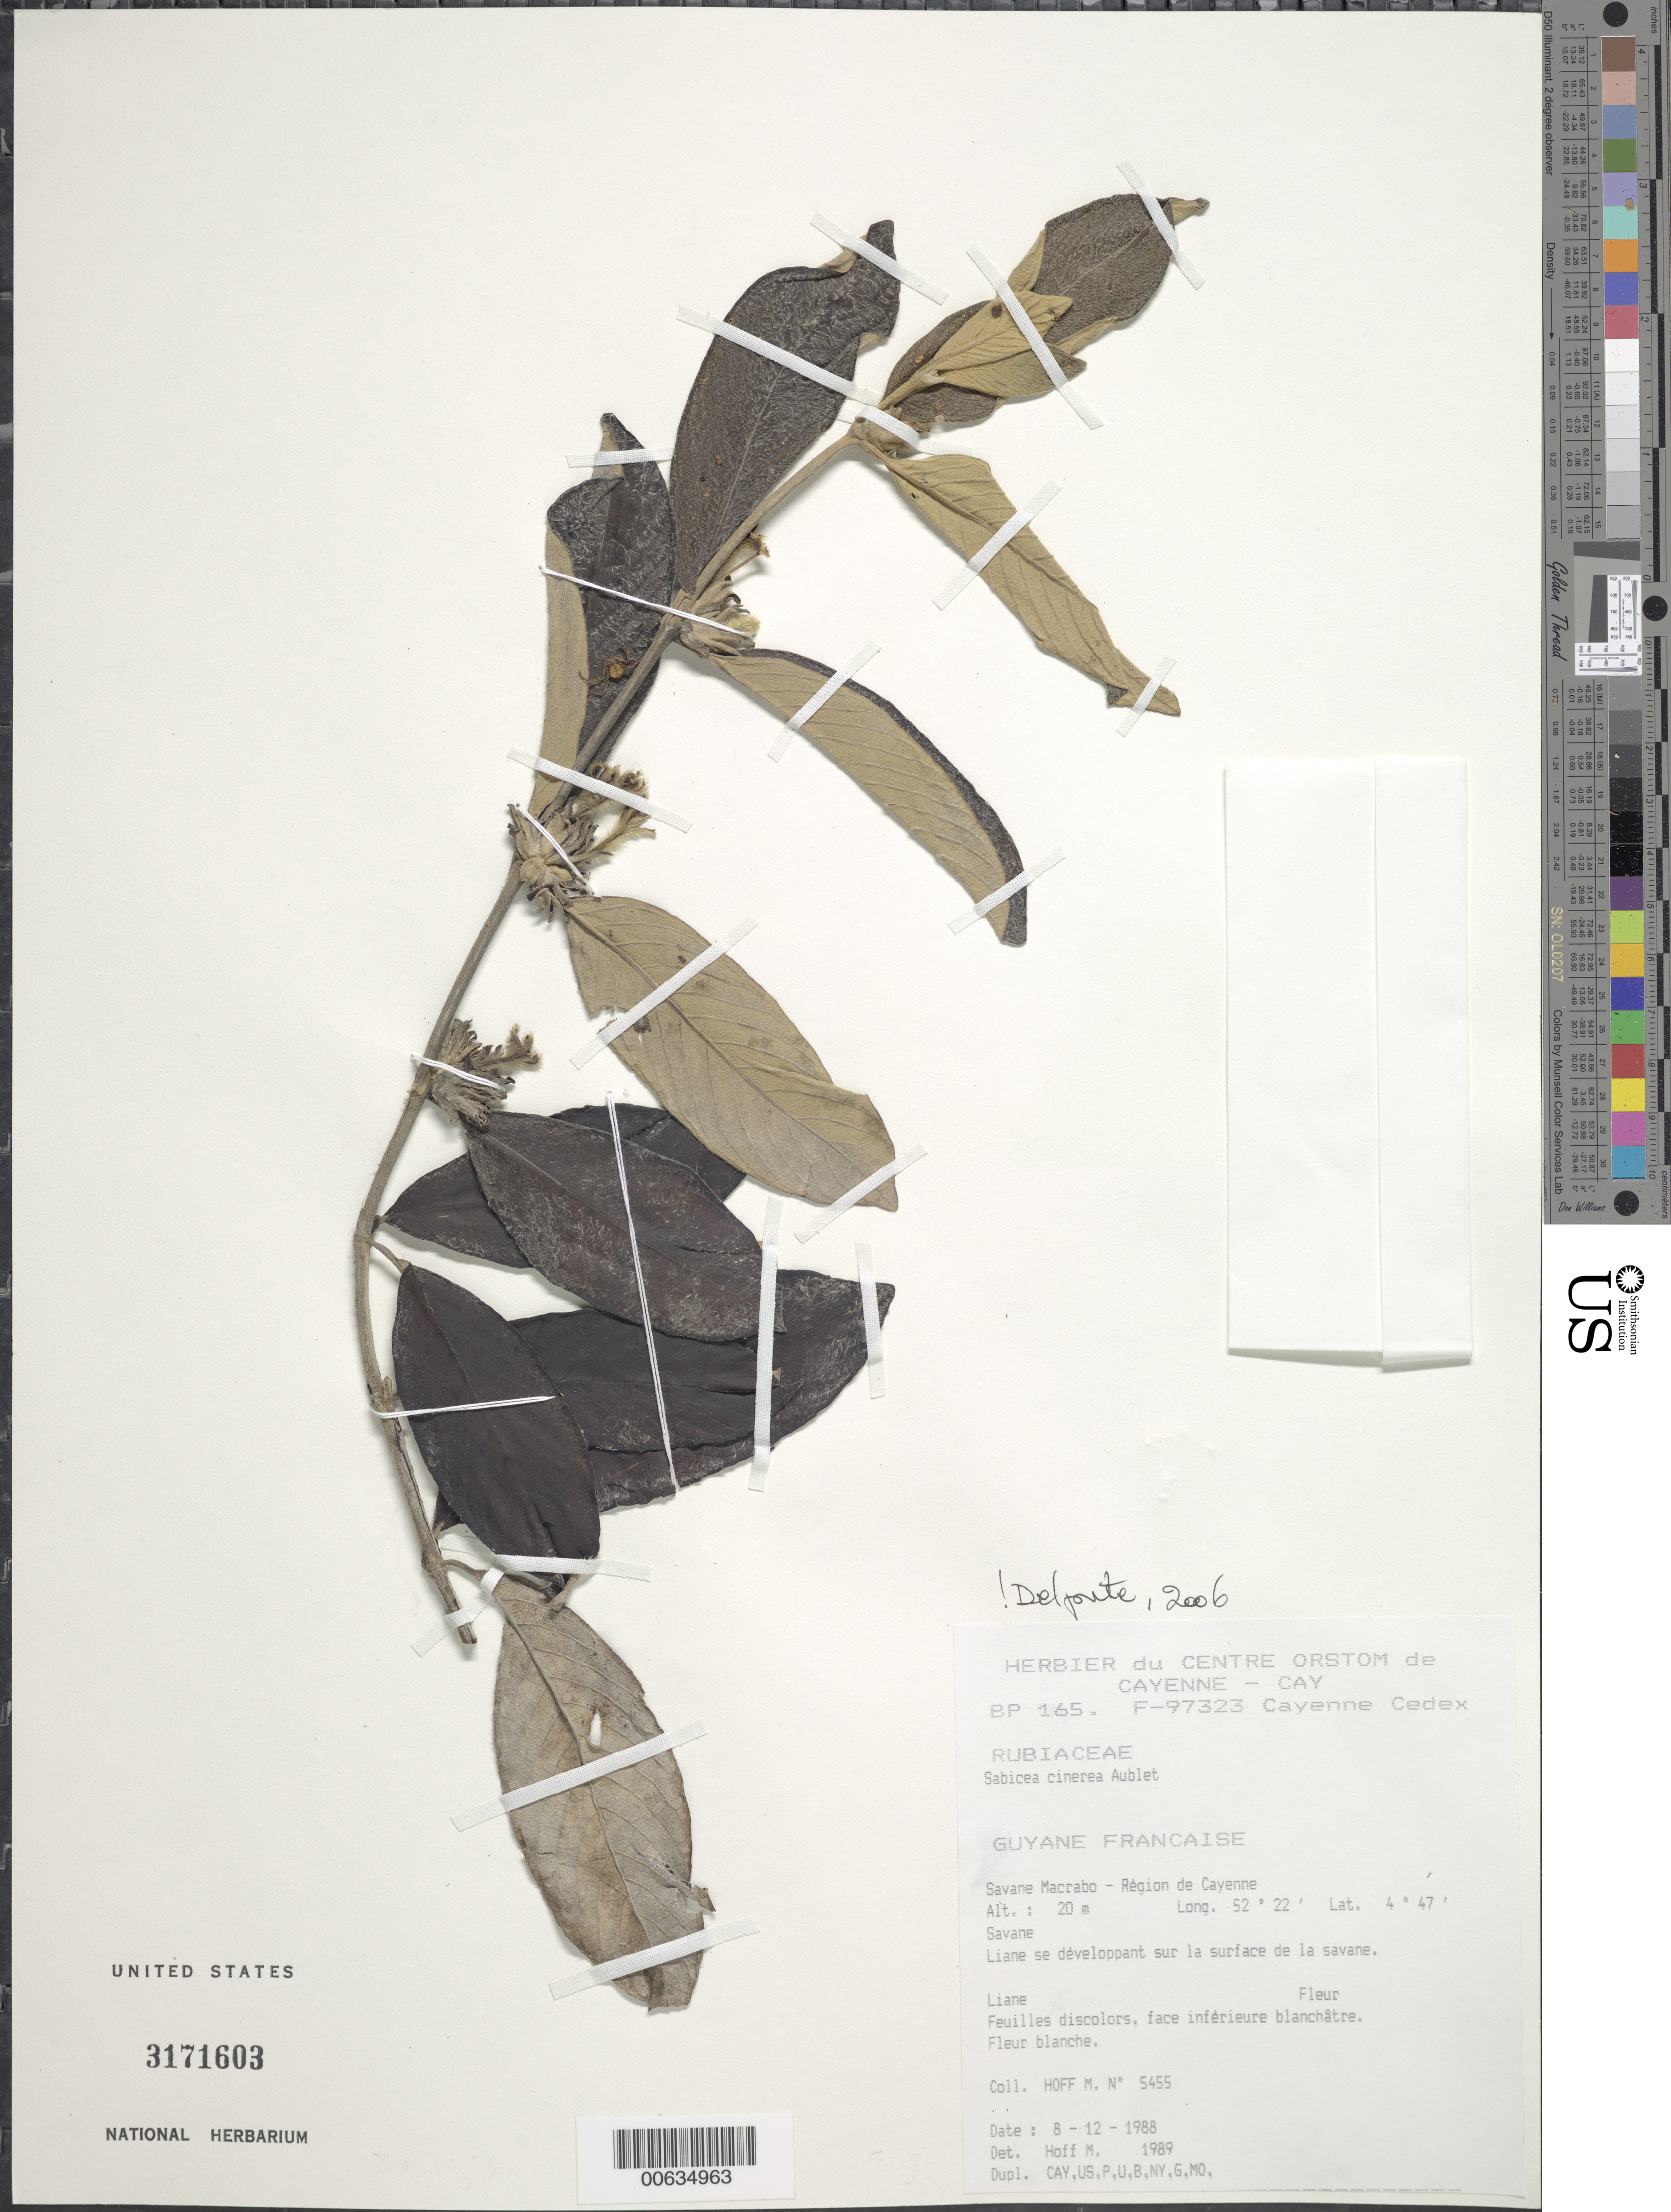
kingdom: Plantae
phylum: Tracheophyta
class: Magnoliopsida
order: Gentianales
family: Rubiaceae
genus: Sabicea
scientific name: Sabicea cinerea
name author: Aubl.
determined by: Delprete, P. G., Herb. de Guyane Cay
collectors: M. Hoff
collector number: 5455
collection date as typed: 8-Dec-88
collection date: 1988-12-08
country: French Guiana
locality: Savane Macrabo, région de Cayenne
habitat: Savane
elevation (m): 20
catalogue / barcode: US 3171603